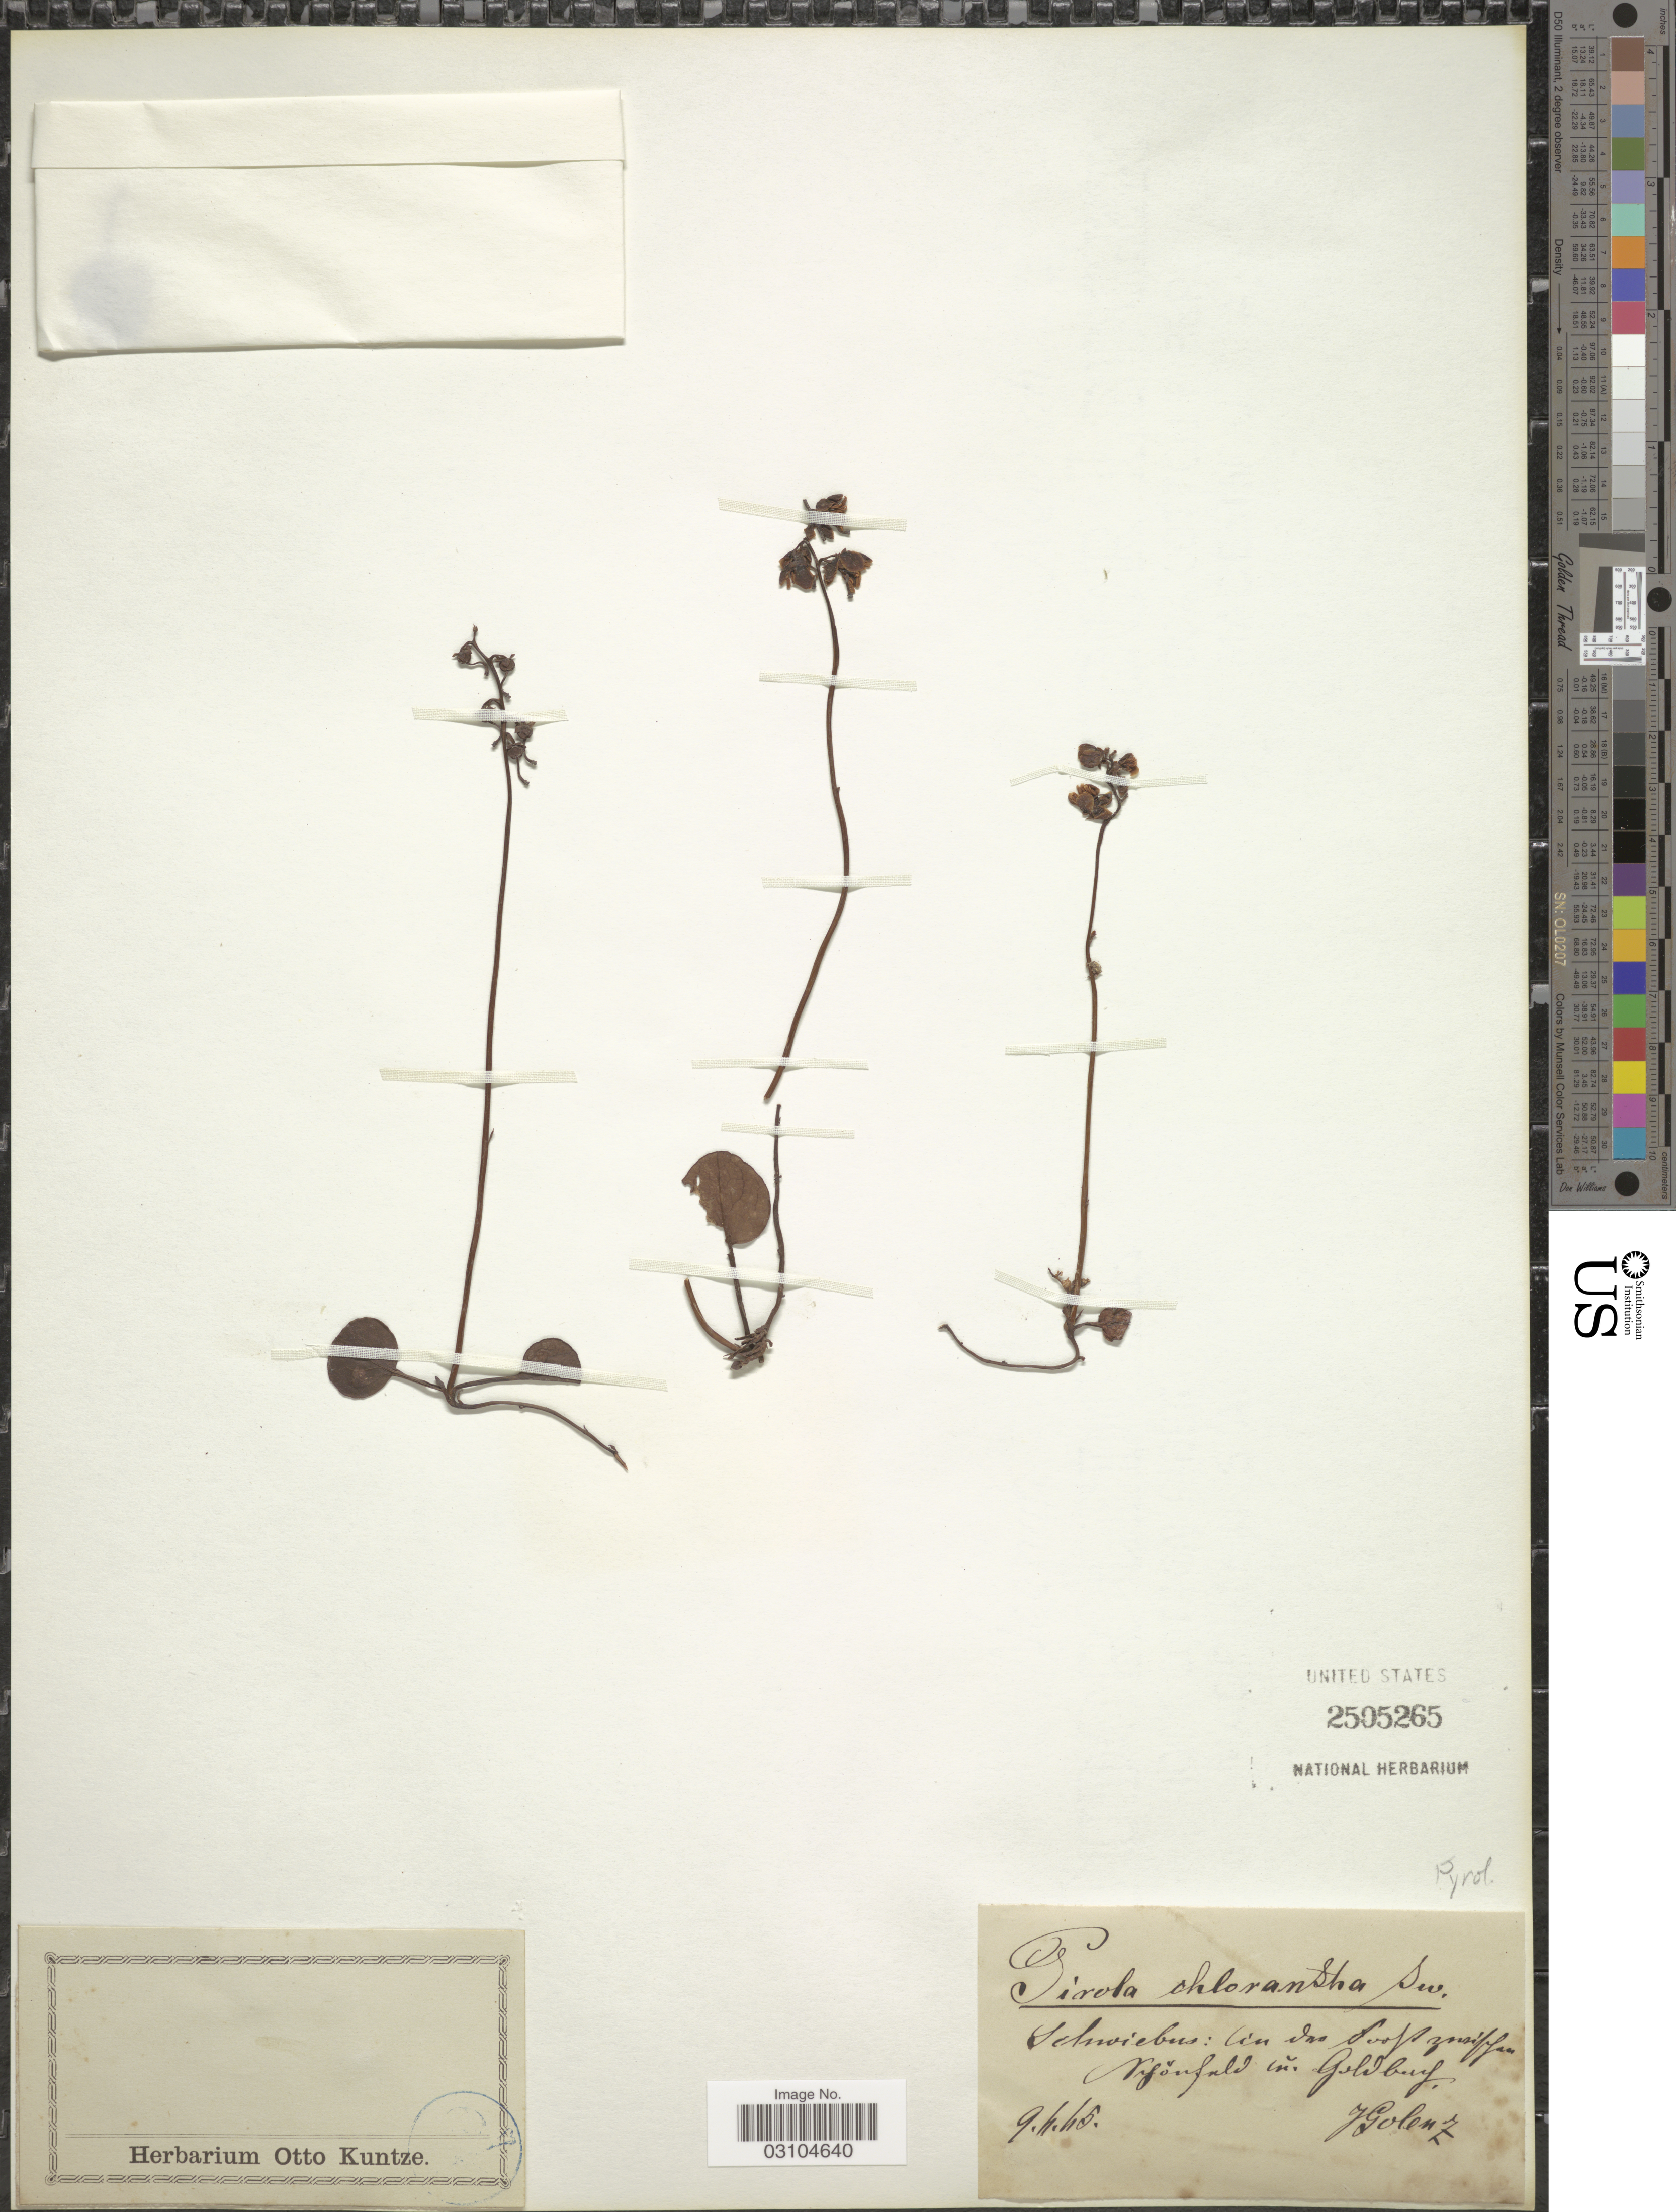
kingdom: Plantae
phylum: Tracheophyta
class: Magnoliopsida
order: Ericales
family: Ericaceae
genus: Pyrola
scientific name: Pyrola chlorantha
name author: Schweigg.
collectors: J. Golenz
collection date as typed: Transcribed d/m/y: 9/4/45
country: Poland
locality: Schwiebus: An das Avoft [illegible text] Nifonfald im Goldberg.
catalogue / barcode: US 2505265